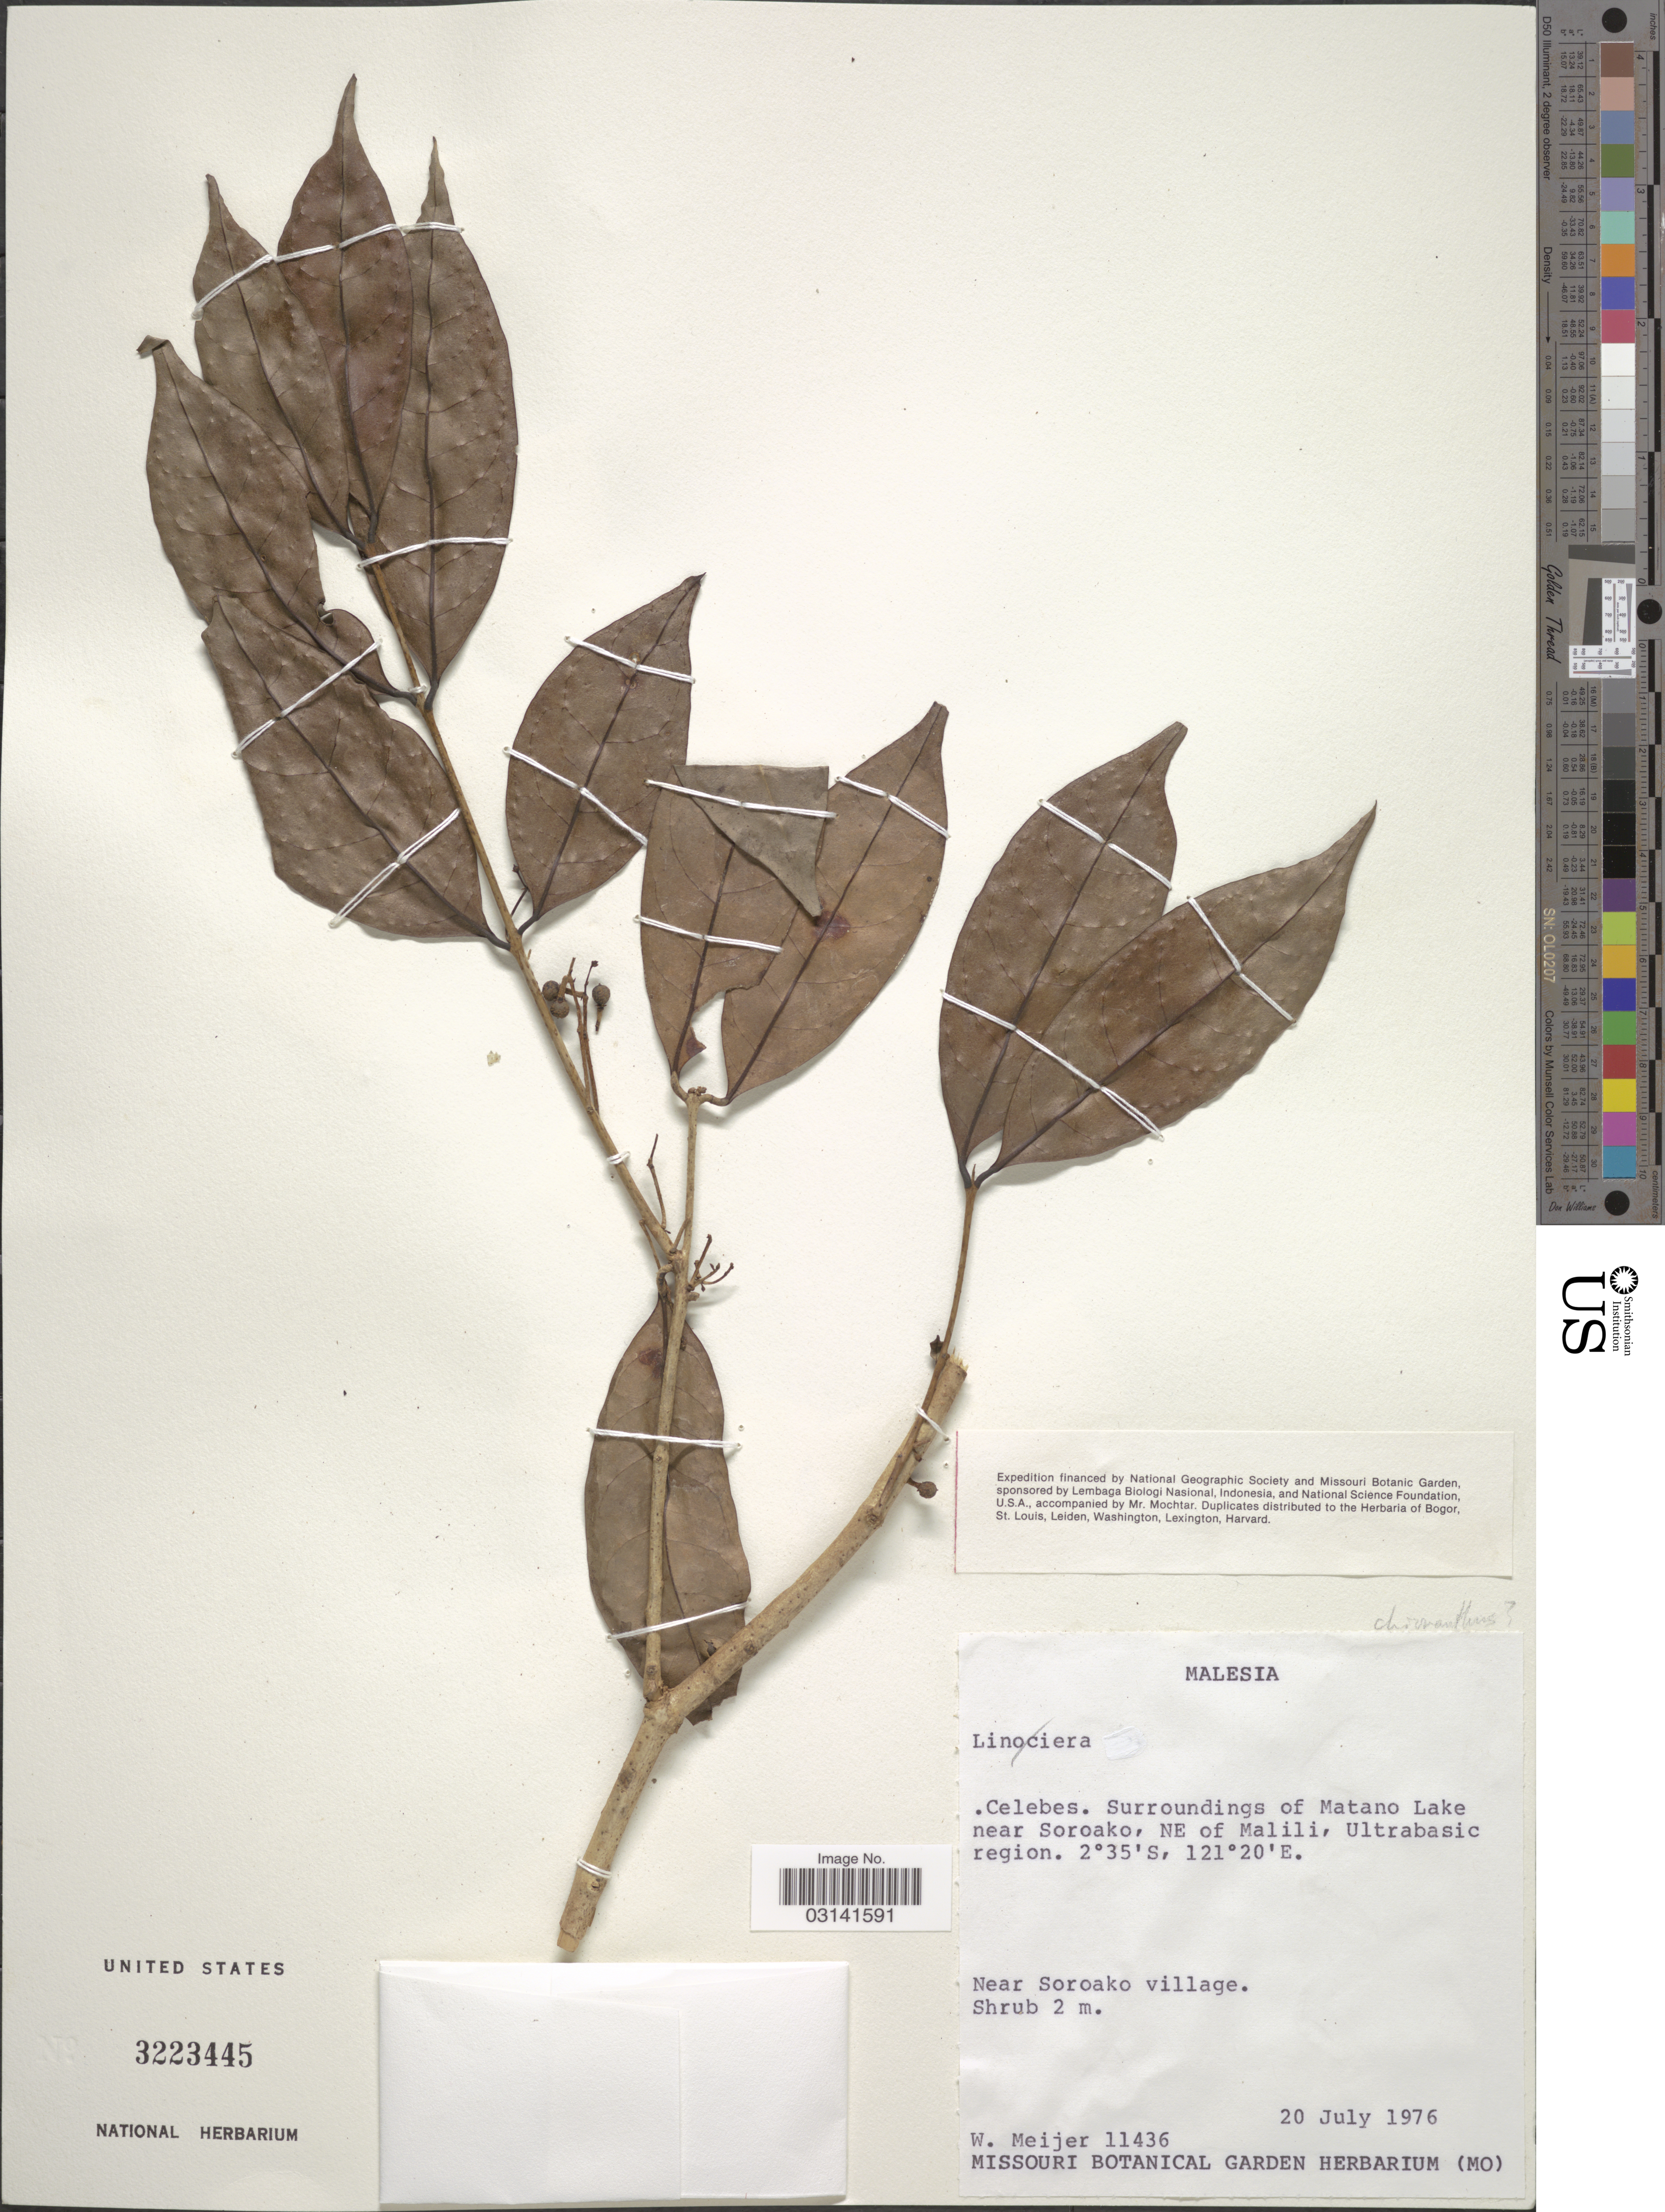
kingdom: Plantae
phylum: Tracheophyta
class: Magnoliopsida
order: Lamiales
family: Oleaceae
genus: Chionanthus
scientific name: Chionanthus sp.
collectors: W. Meijer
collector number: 11436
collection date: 1976-07-20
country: Malaysia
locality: Malesia. Celebes. Surroundings of Matano Lake near Soroako, NE of Malili, Ultrabasic region. Near Soroako village.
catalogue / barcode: US 3223445